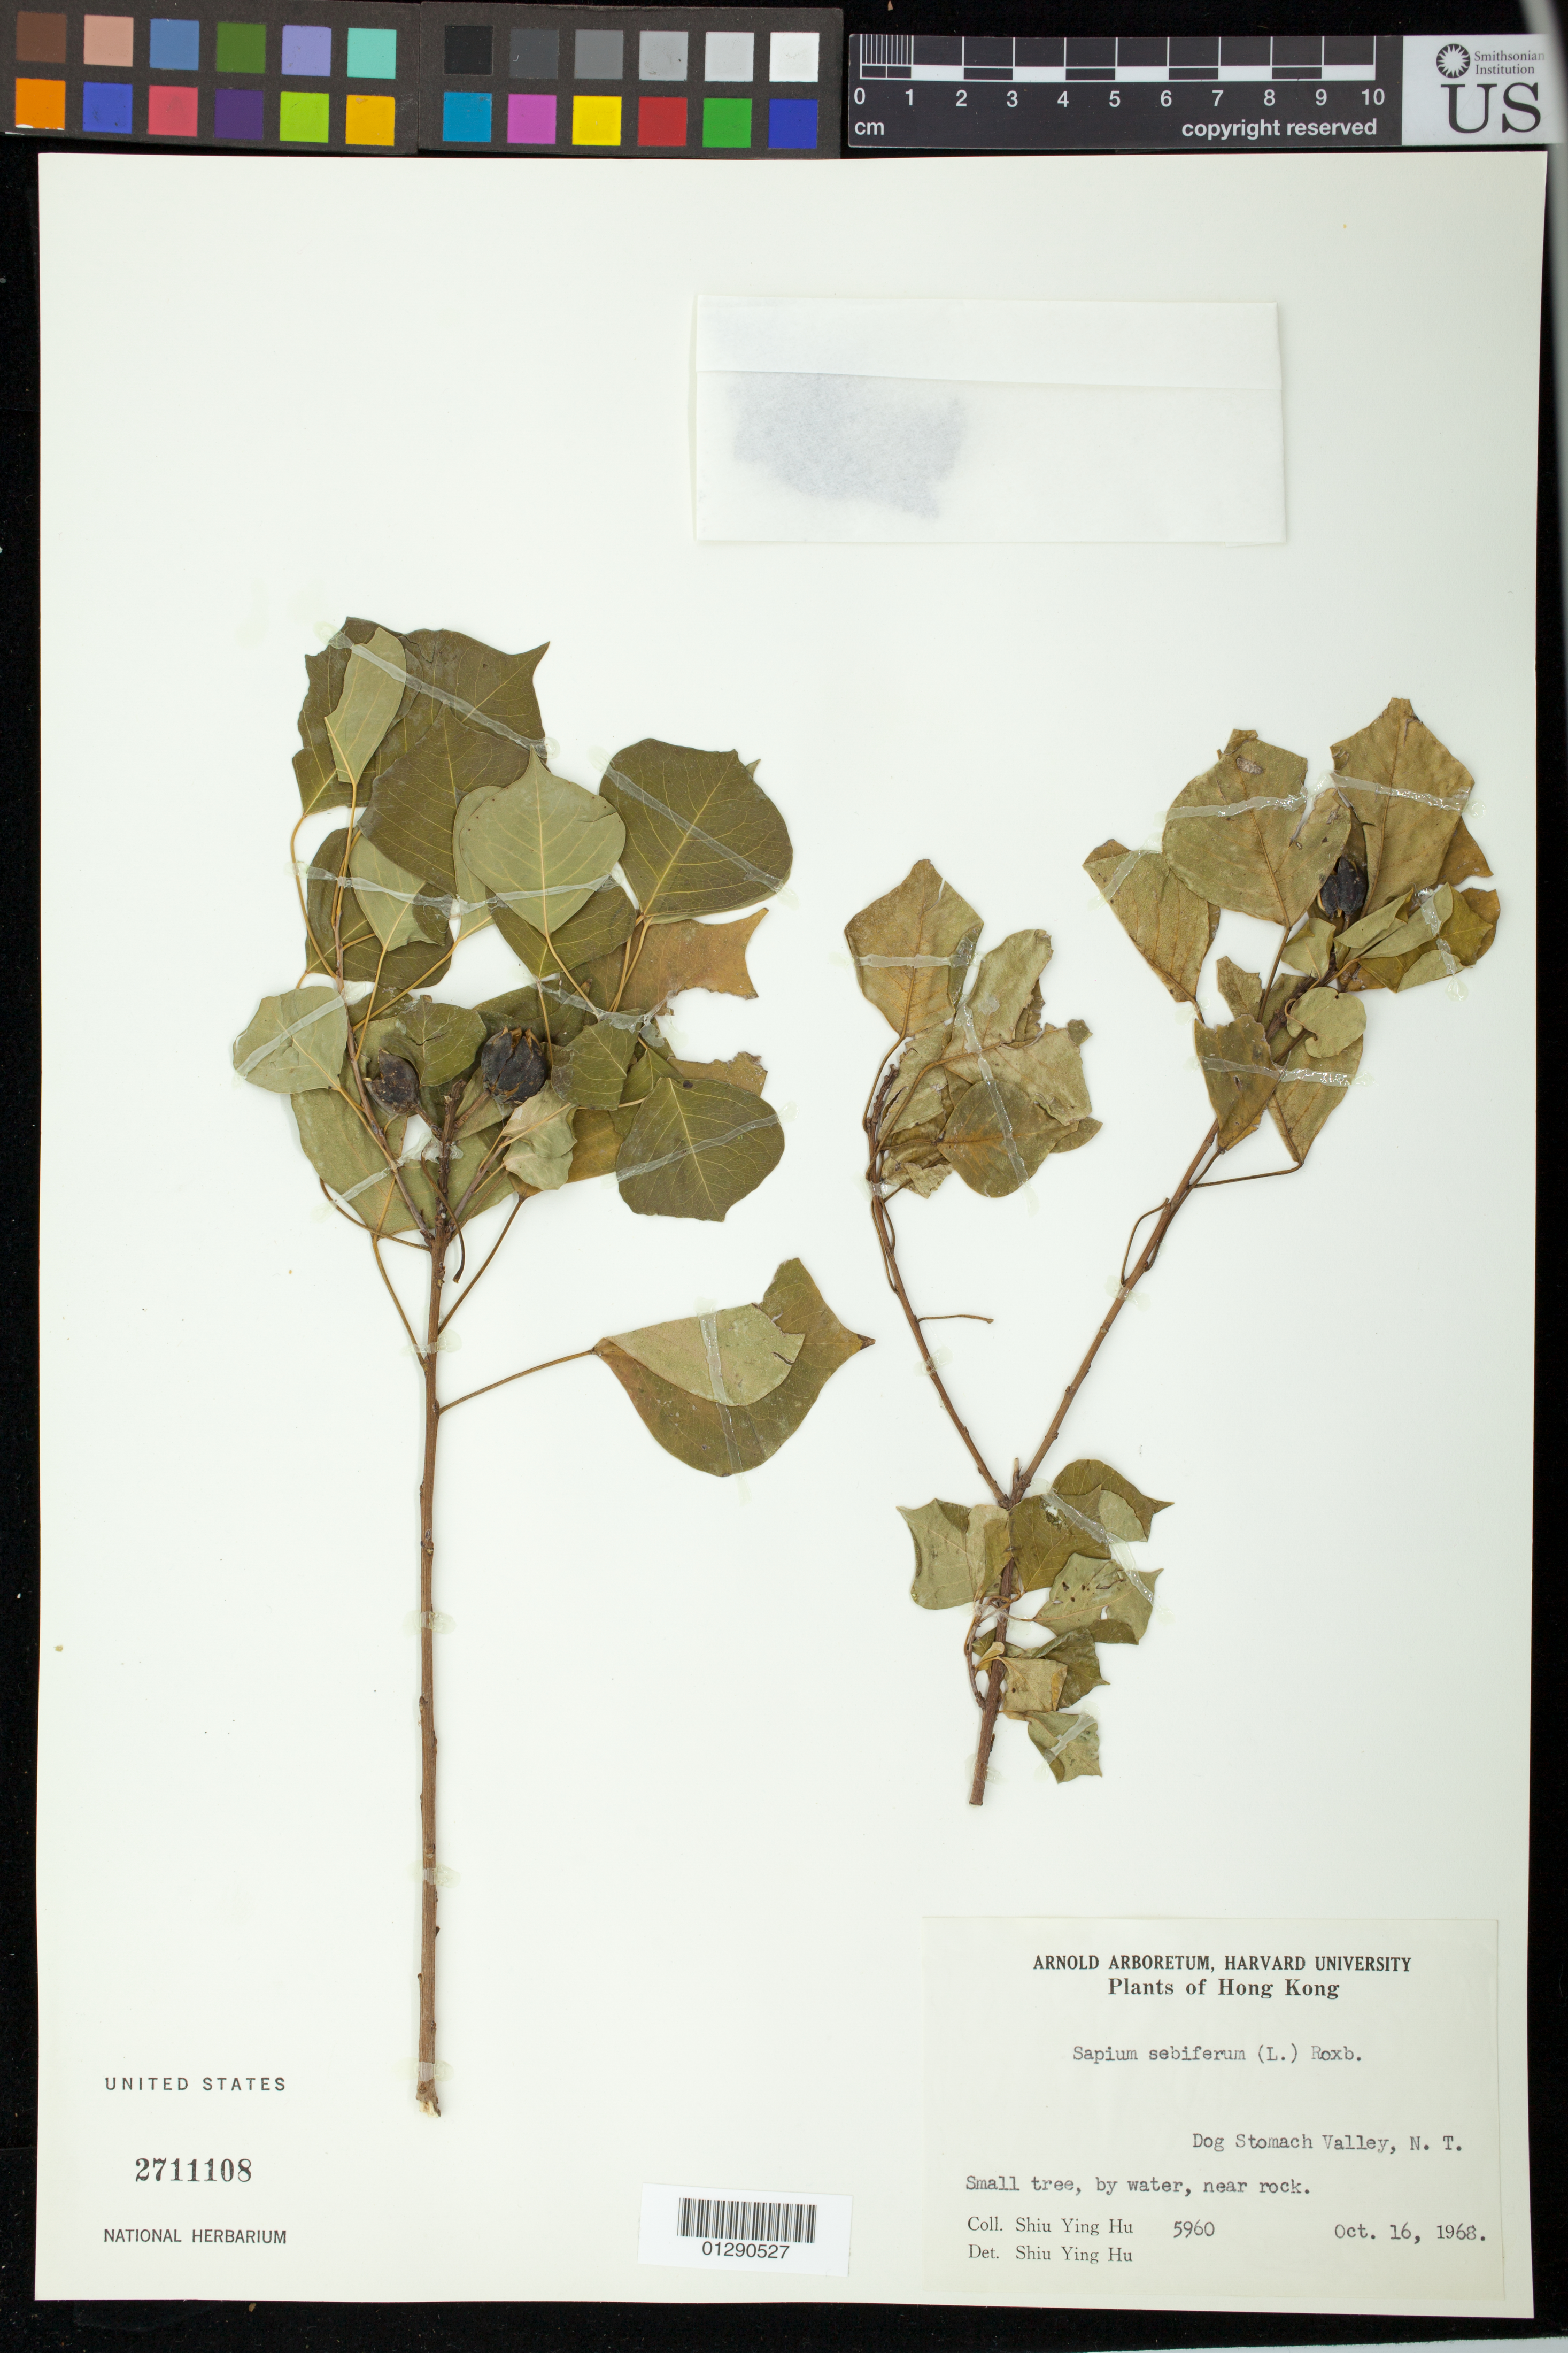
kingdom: Plantae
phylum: Tracheophyta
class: Magnoliopsida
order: Malpighiales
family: Euphorbiaceae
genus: Sapium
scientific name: Sapium sebiferum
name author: (L.) Roxb.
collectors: S. Y. Hu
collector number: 5960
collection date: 1968-10-16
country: China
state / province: Hong Kong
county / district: Sha Tin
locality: Dog Stomach Valley, N.T.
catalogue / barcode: US 2711108